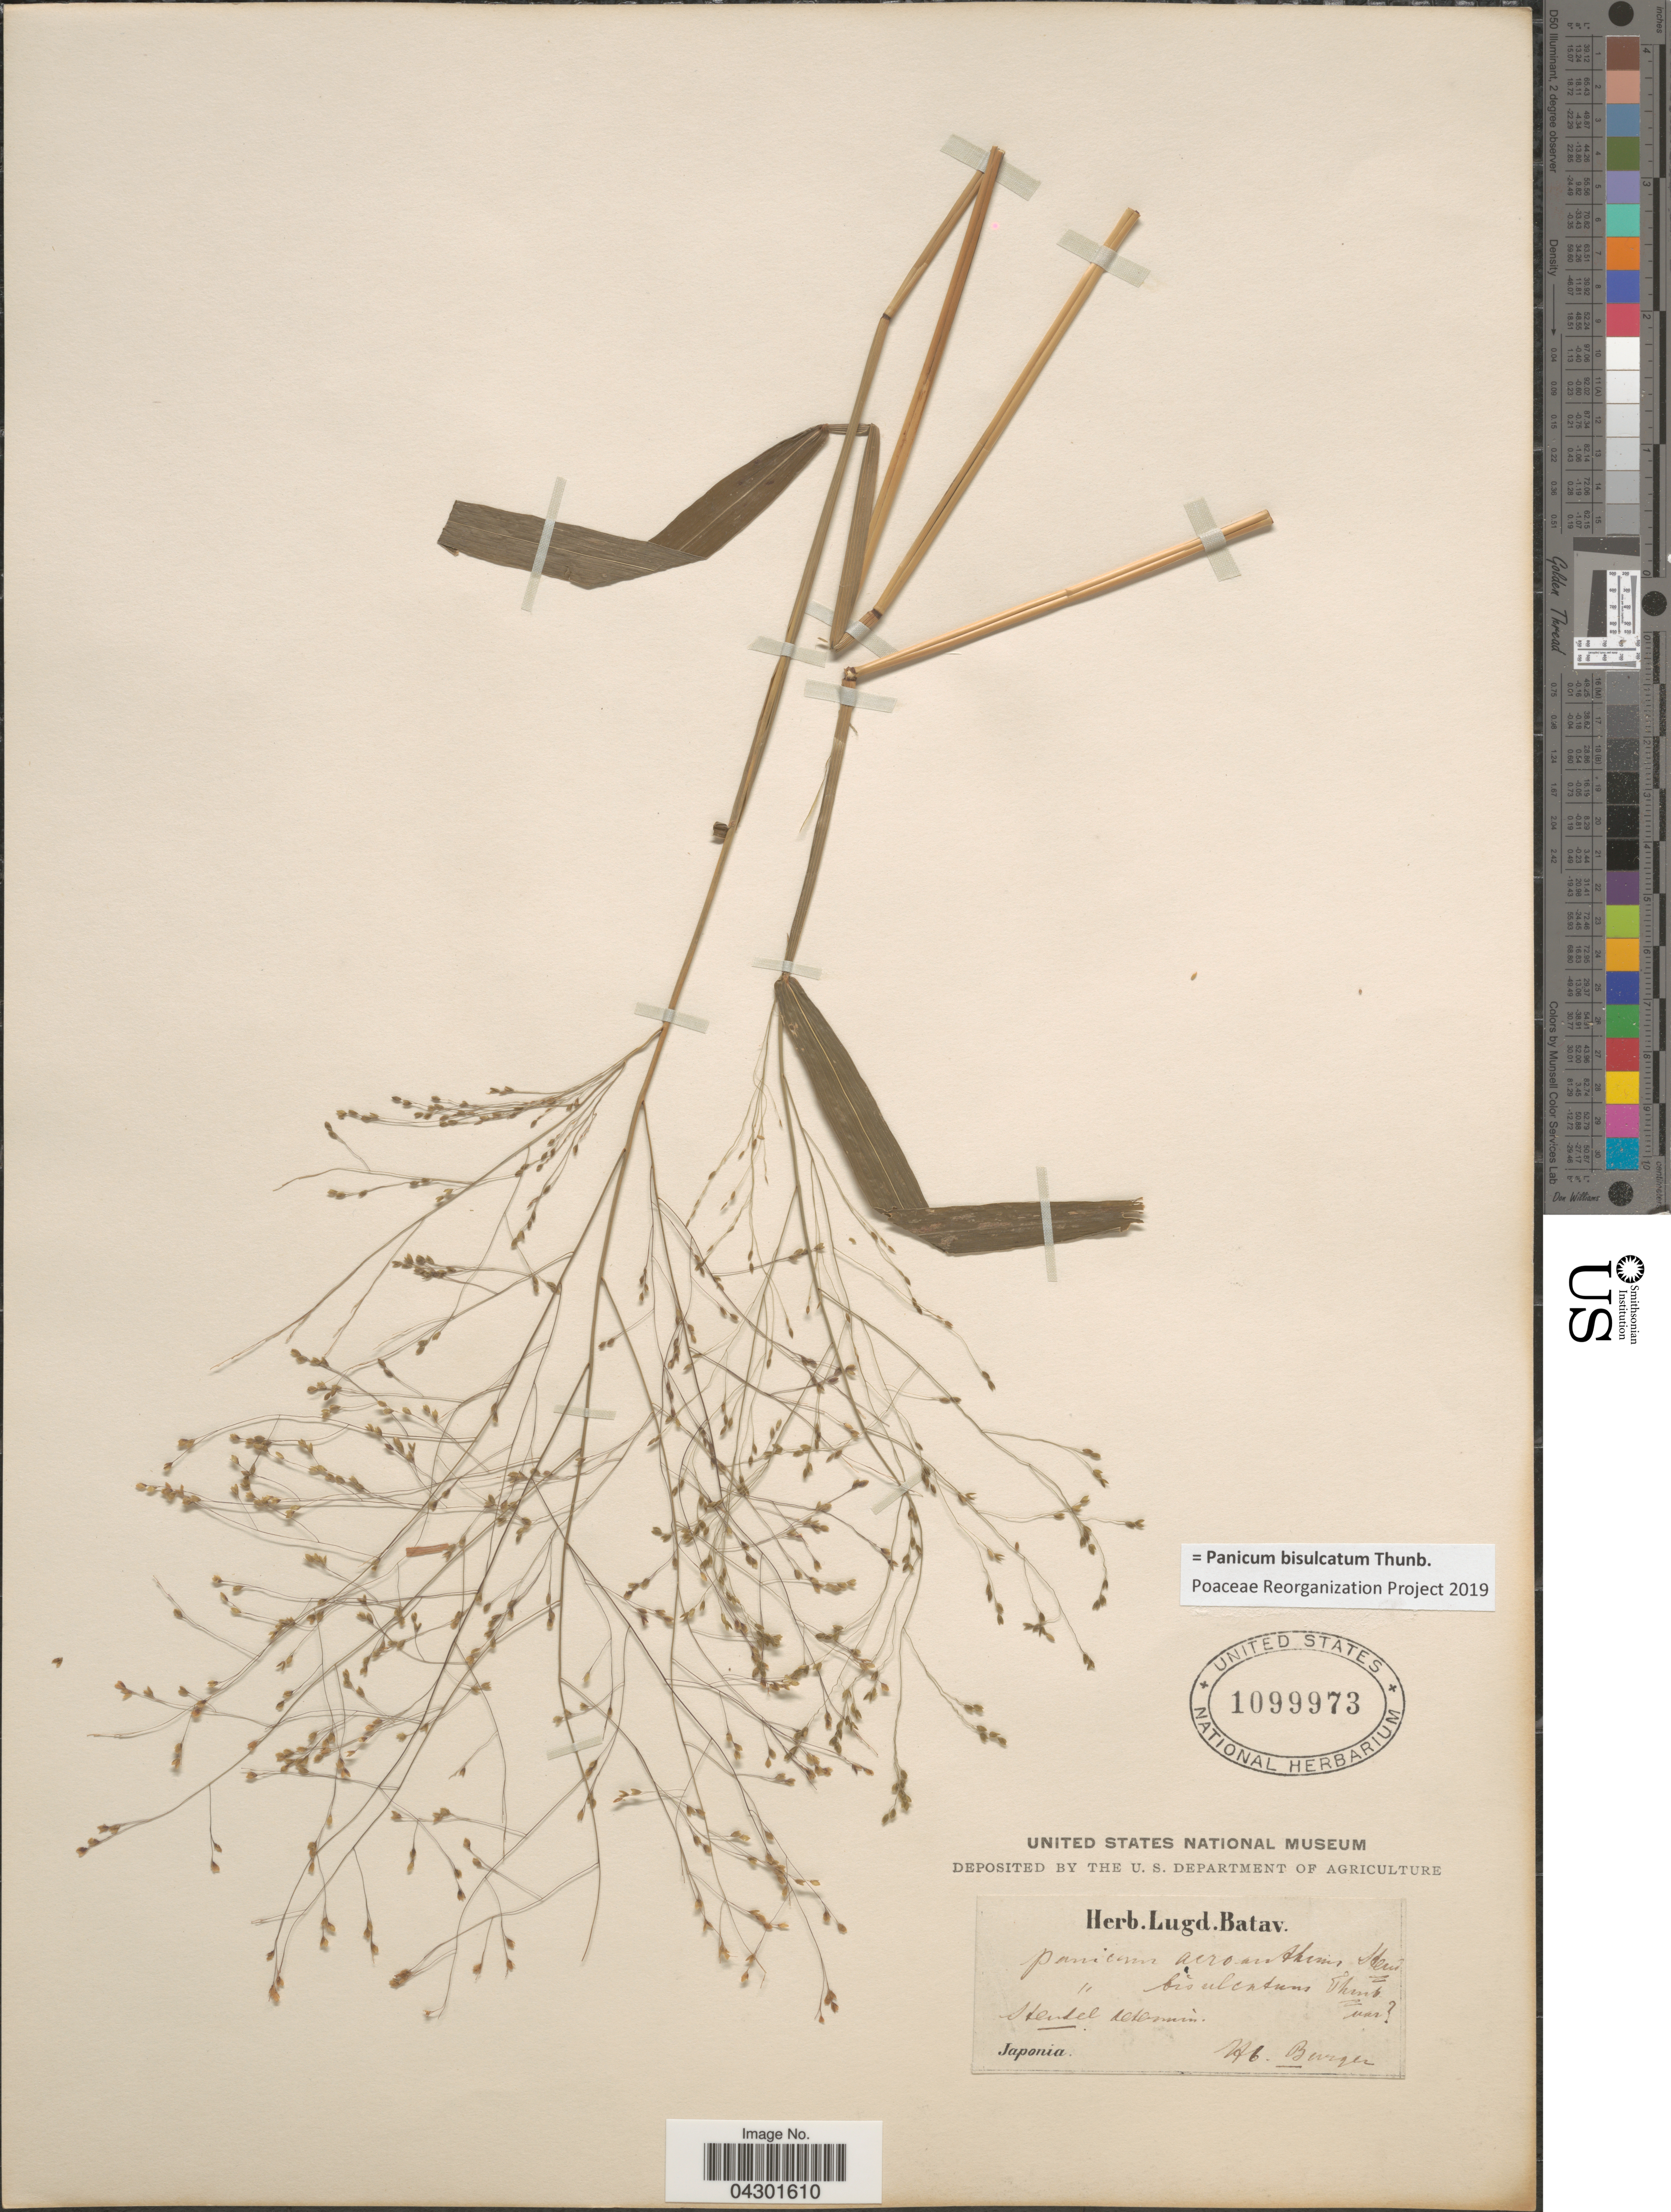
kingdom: Plantae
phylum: Tracheophyta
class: Liliopsida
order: Poales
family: Poaceae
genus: Panicum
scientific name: Panicum bisulcatum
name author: Thunb.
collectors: ex herb. Bunge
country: Japan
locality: Japonia.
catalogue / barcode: US 1099973